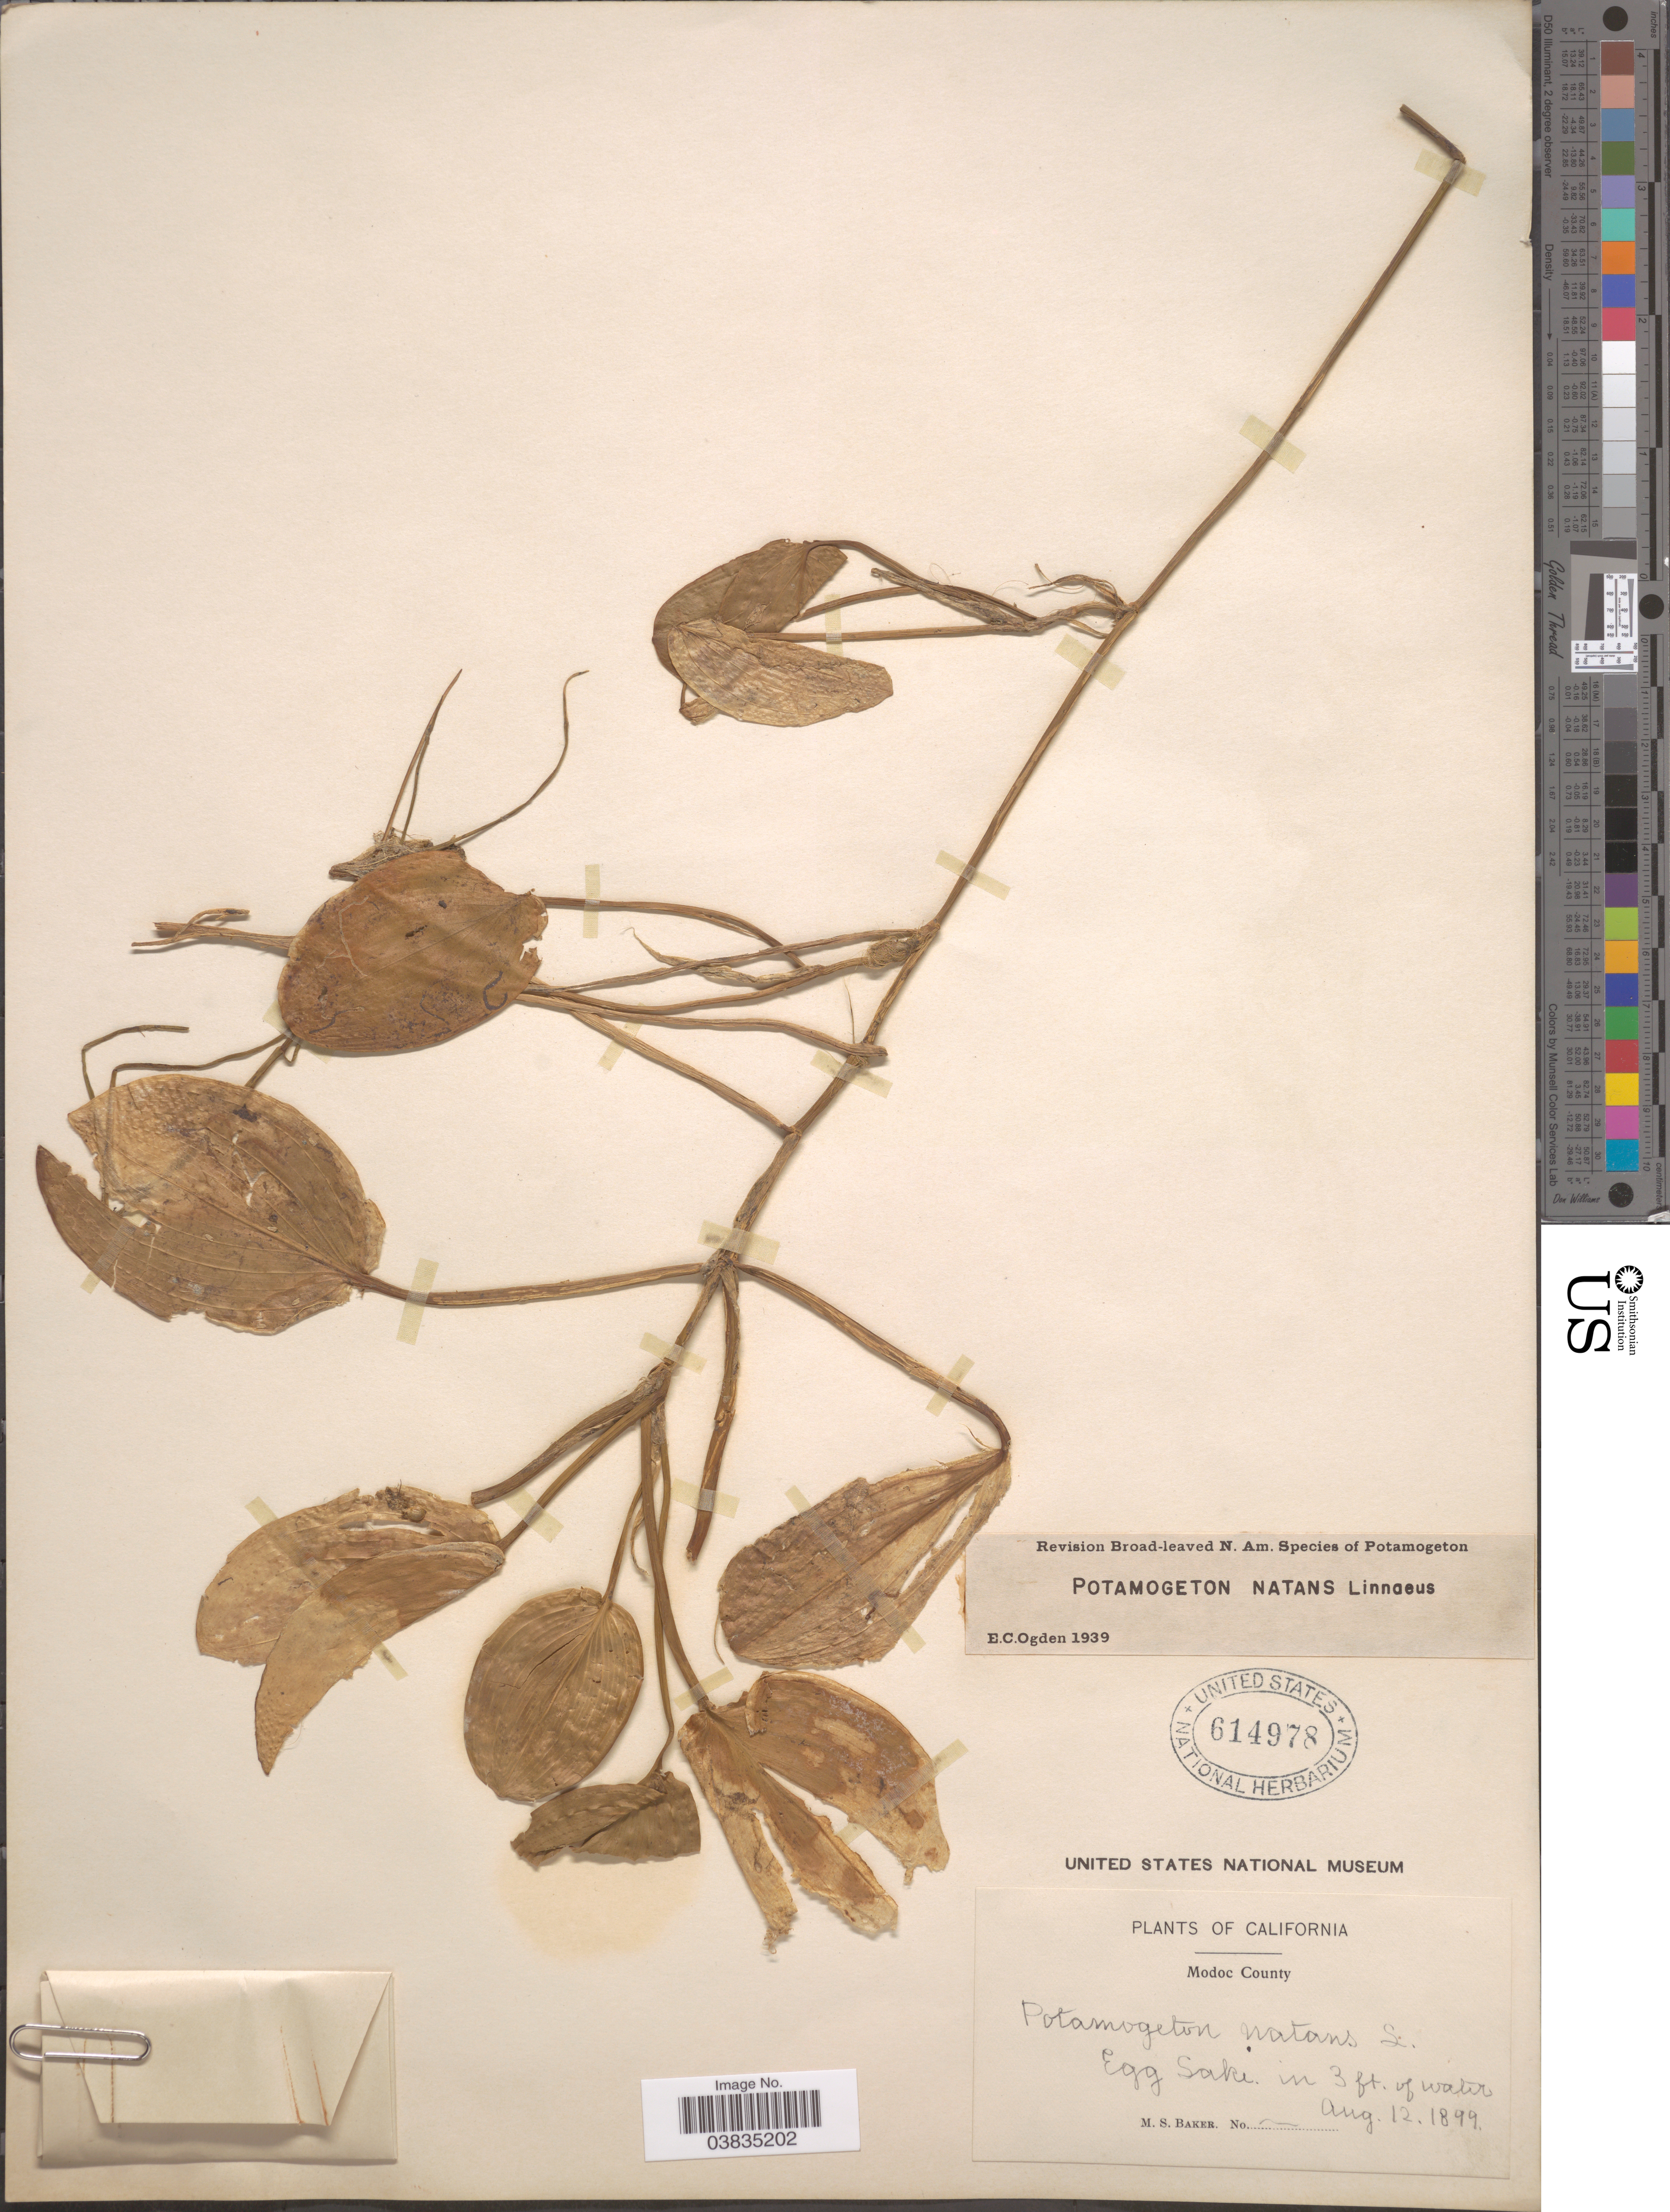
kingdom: Plantae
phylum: Tracheophyta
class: Liliopsida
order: Alismatales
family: Potamogetonaceae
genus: Potamogeton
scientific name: Potamogeton natans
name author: L.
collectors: M. S. Baker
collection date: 1899-08-12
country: United States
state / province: California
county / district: Modoc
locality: Modoc County. Egg Lake.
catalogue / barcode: US 614978